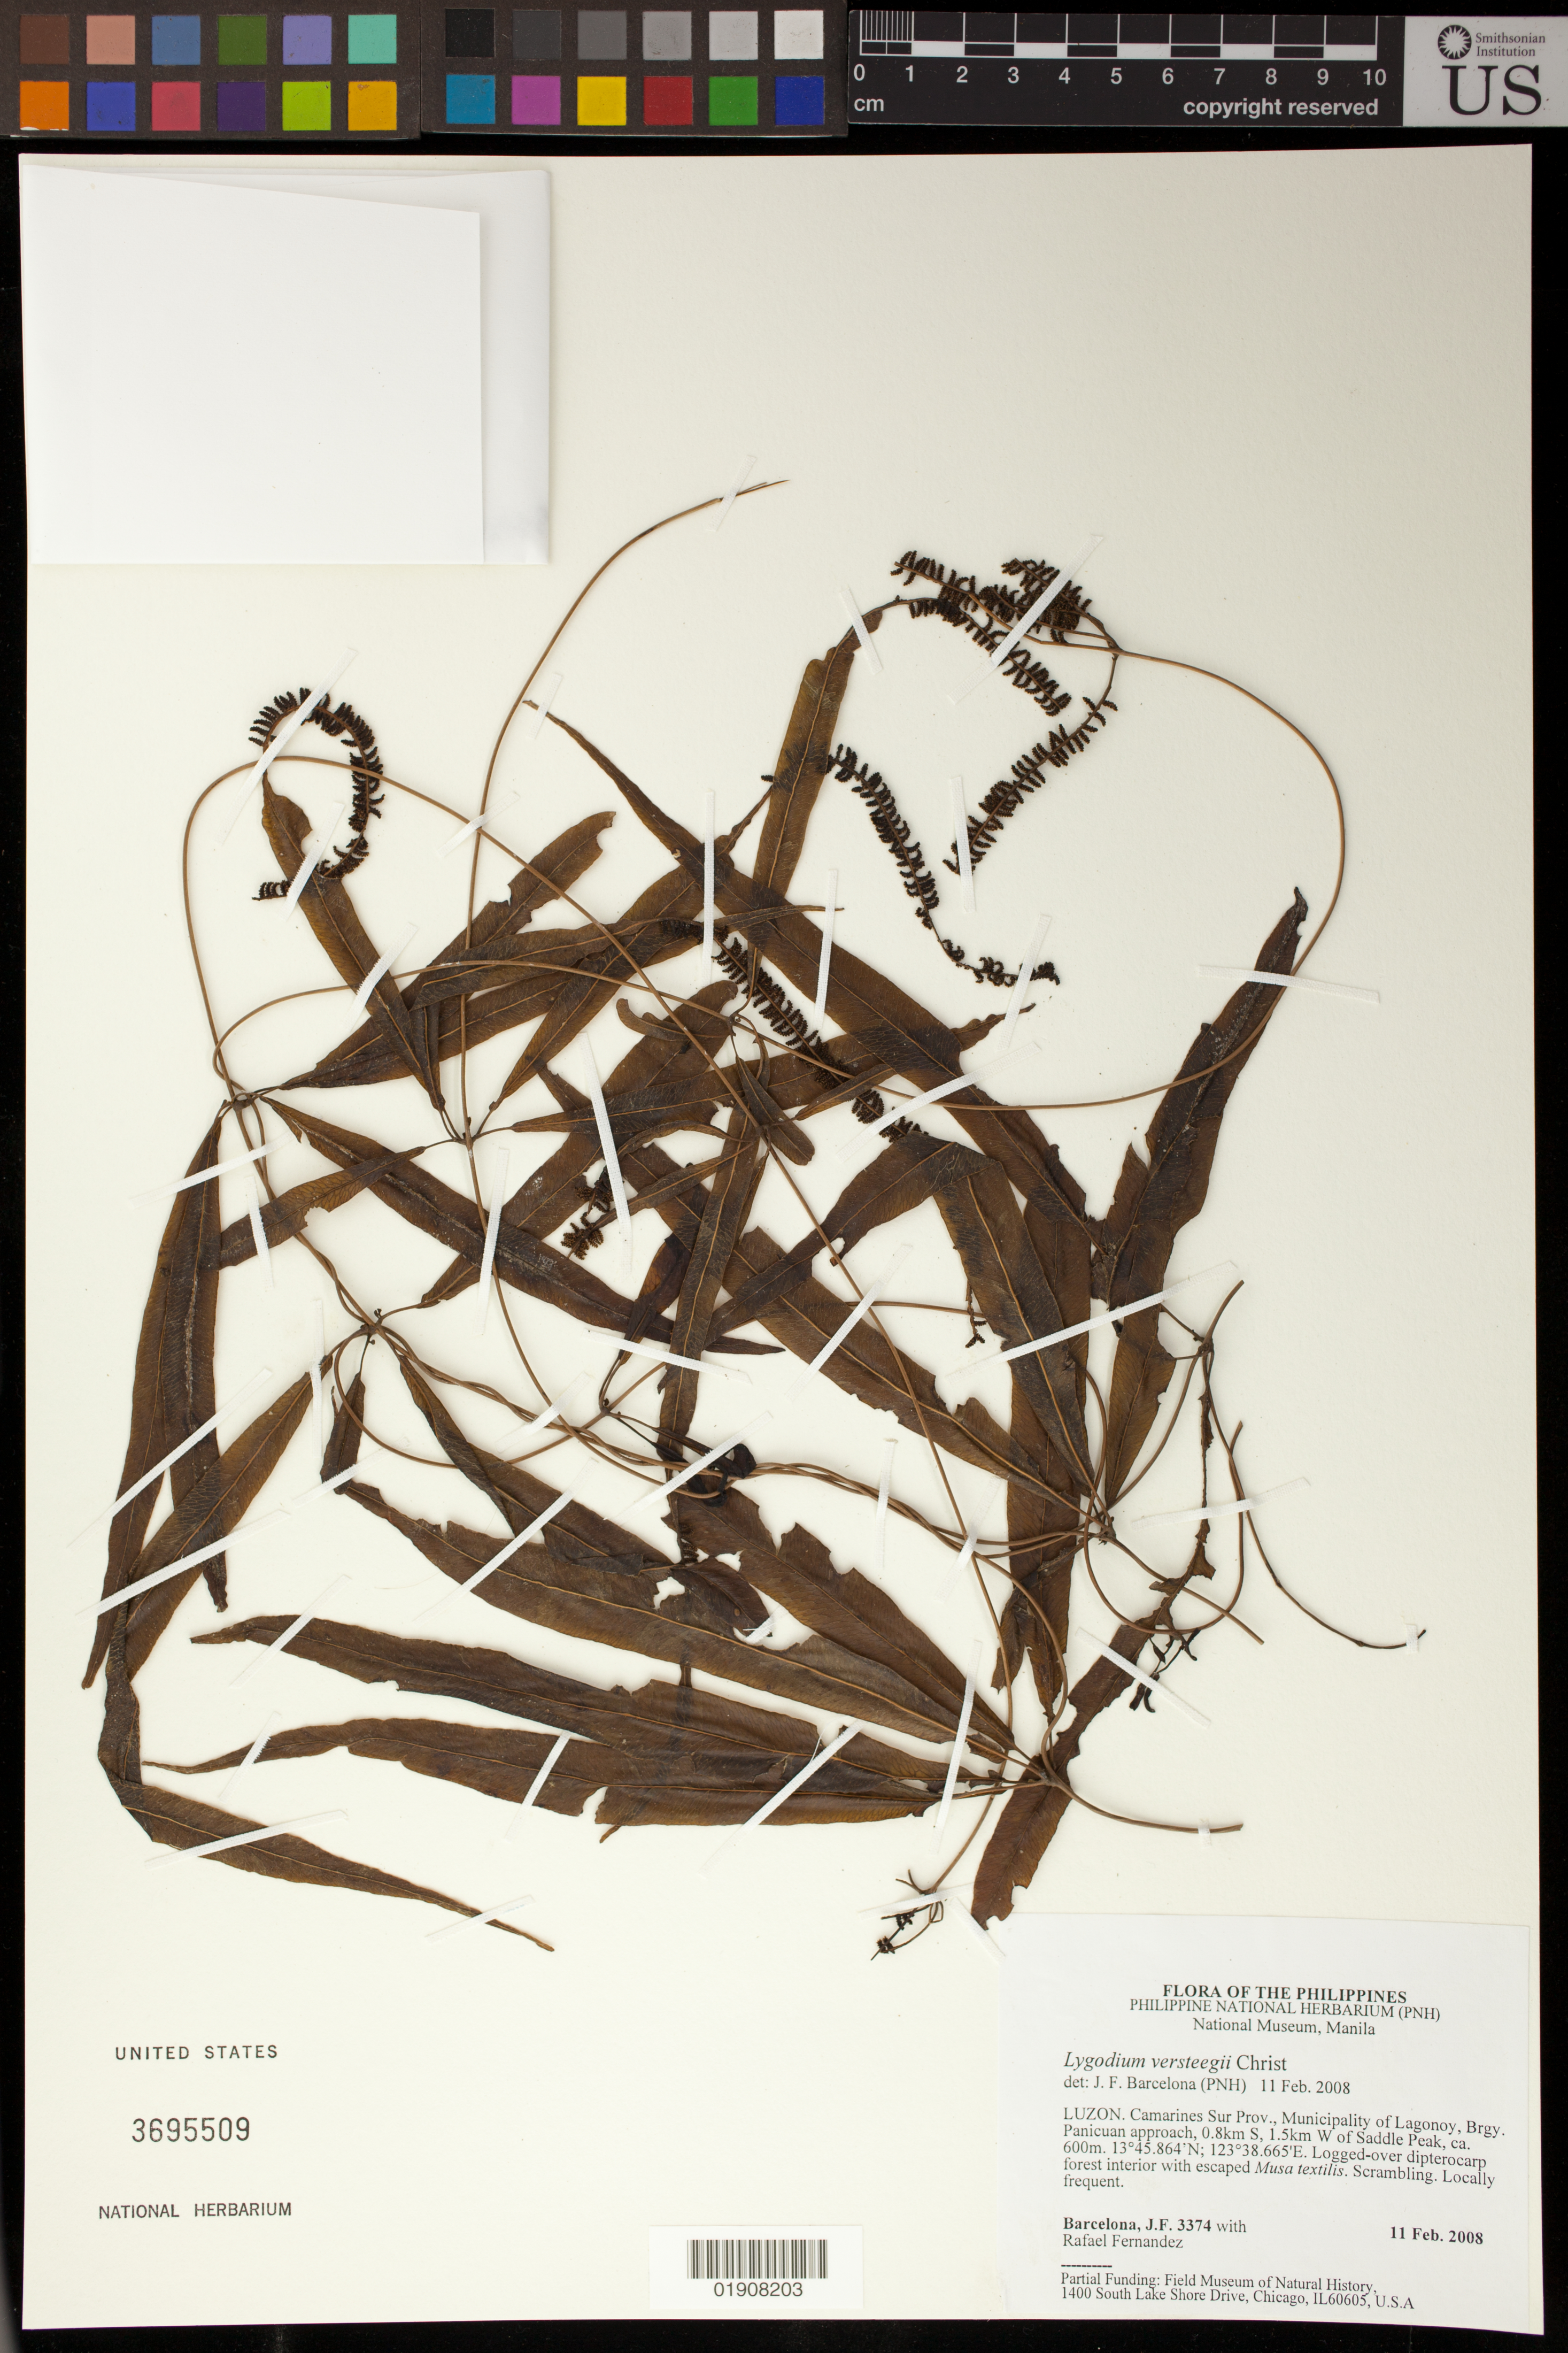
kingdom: Plantae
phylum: Tracheophyta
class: Polypodiopsida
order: Schizaeales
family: Lygodiaceae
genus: Lygodium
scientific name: Lygodium versteegii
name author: Christ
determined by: Barcelona, J. F.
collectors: J. F. Barcelona & R. Fernandez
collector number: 3374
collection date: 2008-02-11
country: Philippines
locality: Luzon, Camarines Sur Prov., Municipality of Lagonoy, Brgy. Panicuan approach, 0.8km S, 1.5km W of Saddle Peak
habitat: Logged-over dipterocarp forest interior with Musa textilis.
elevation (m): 600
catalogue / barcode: US 3695509